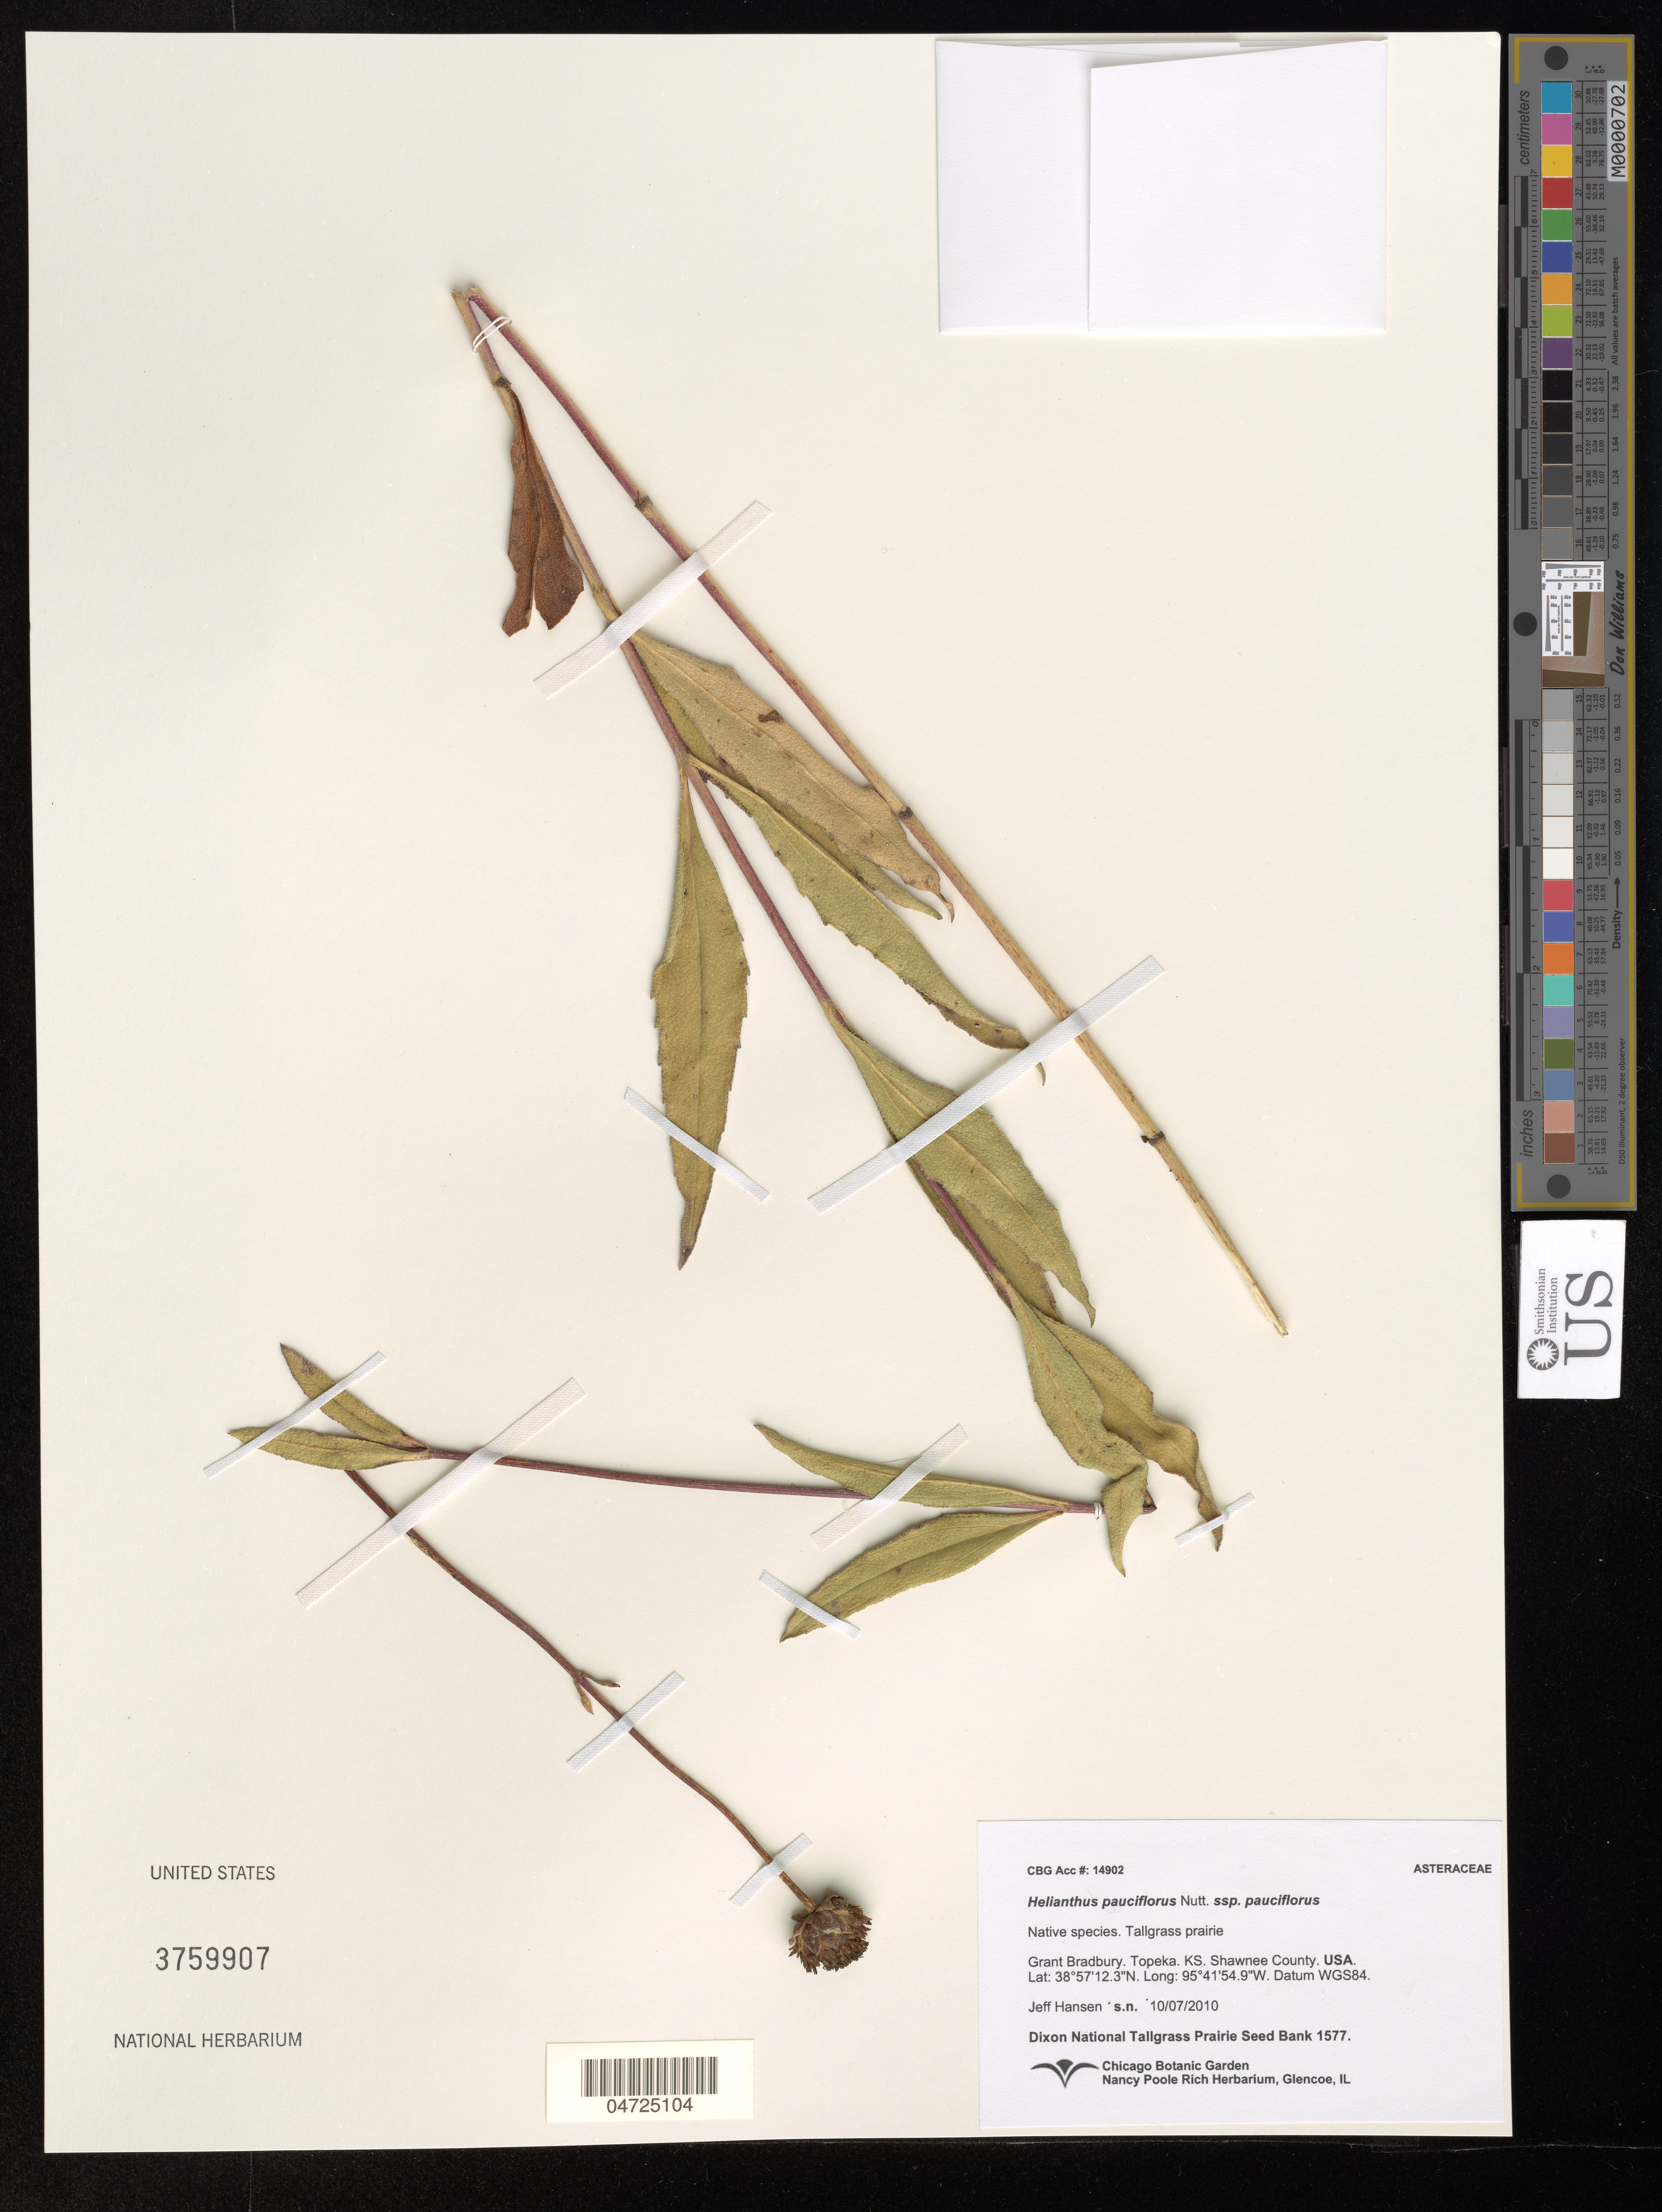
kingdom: Plantae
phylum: Tracheophyta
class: Magnoliopsida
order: Asterales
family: Asteraceae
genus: Helianthus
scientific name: Helianthus pauciflorus subsp. pauciflorus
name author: Nutt.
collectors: J. Hansen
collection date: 2010-10-07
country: United States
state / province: Kansas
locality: Grant Bradbury. Topeka. Shawnee County. Datum WGS84.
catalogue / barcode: US 3759907